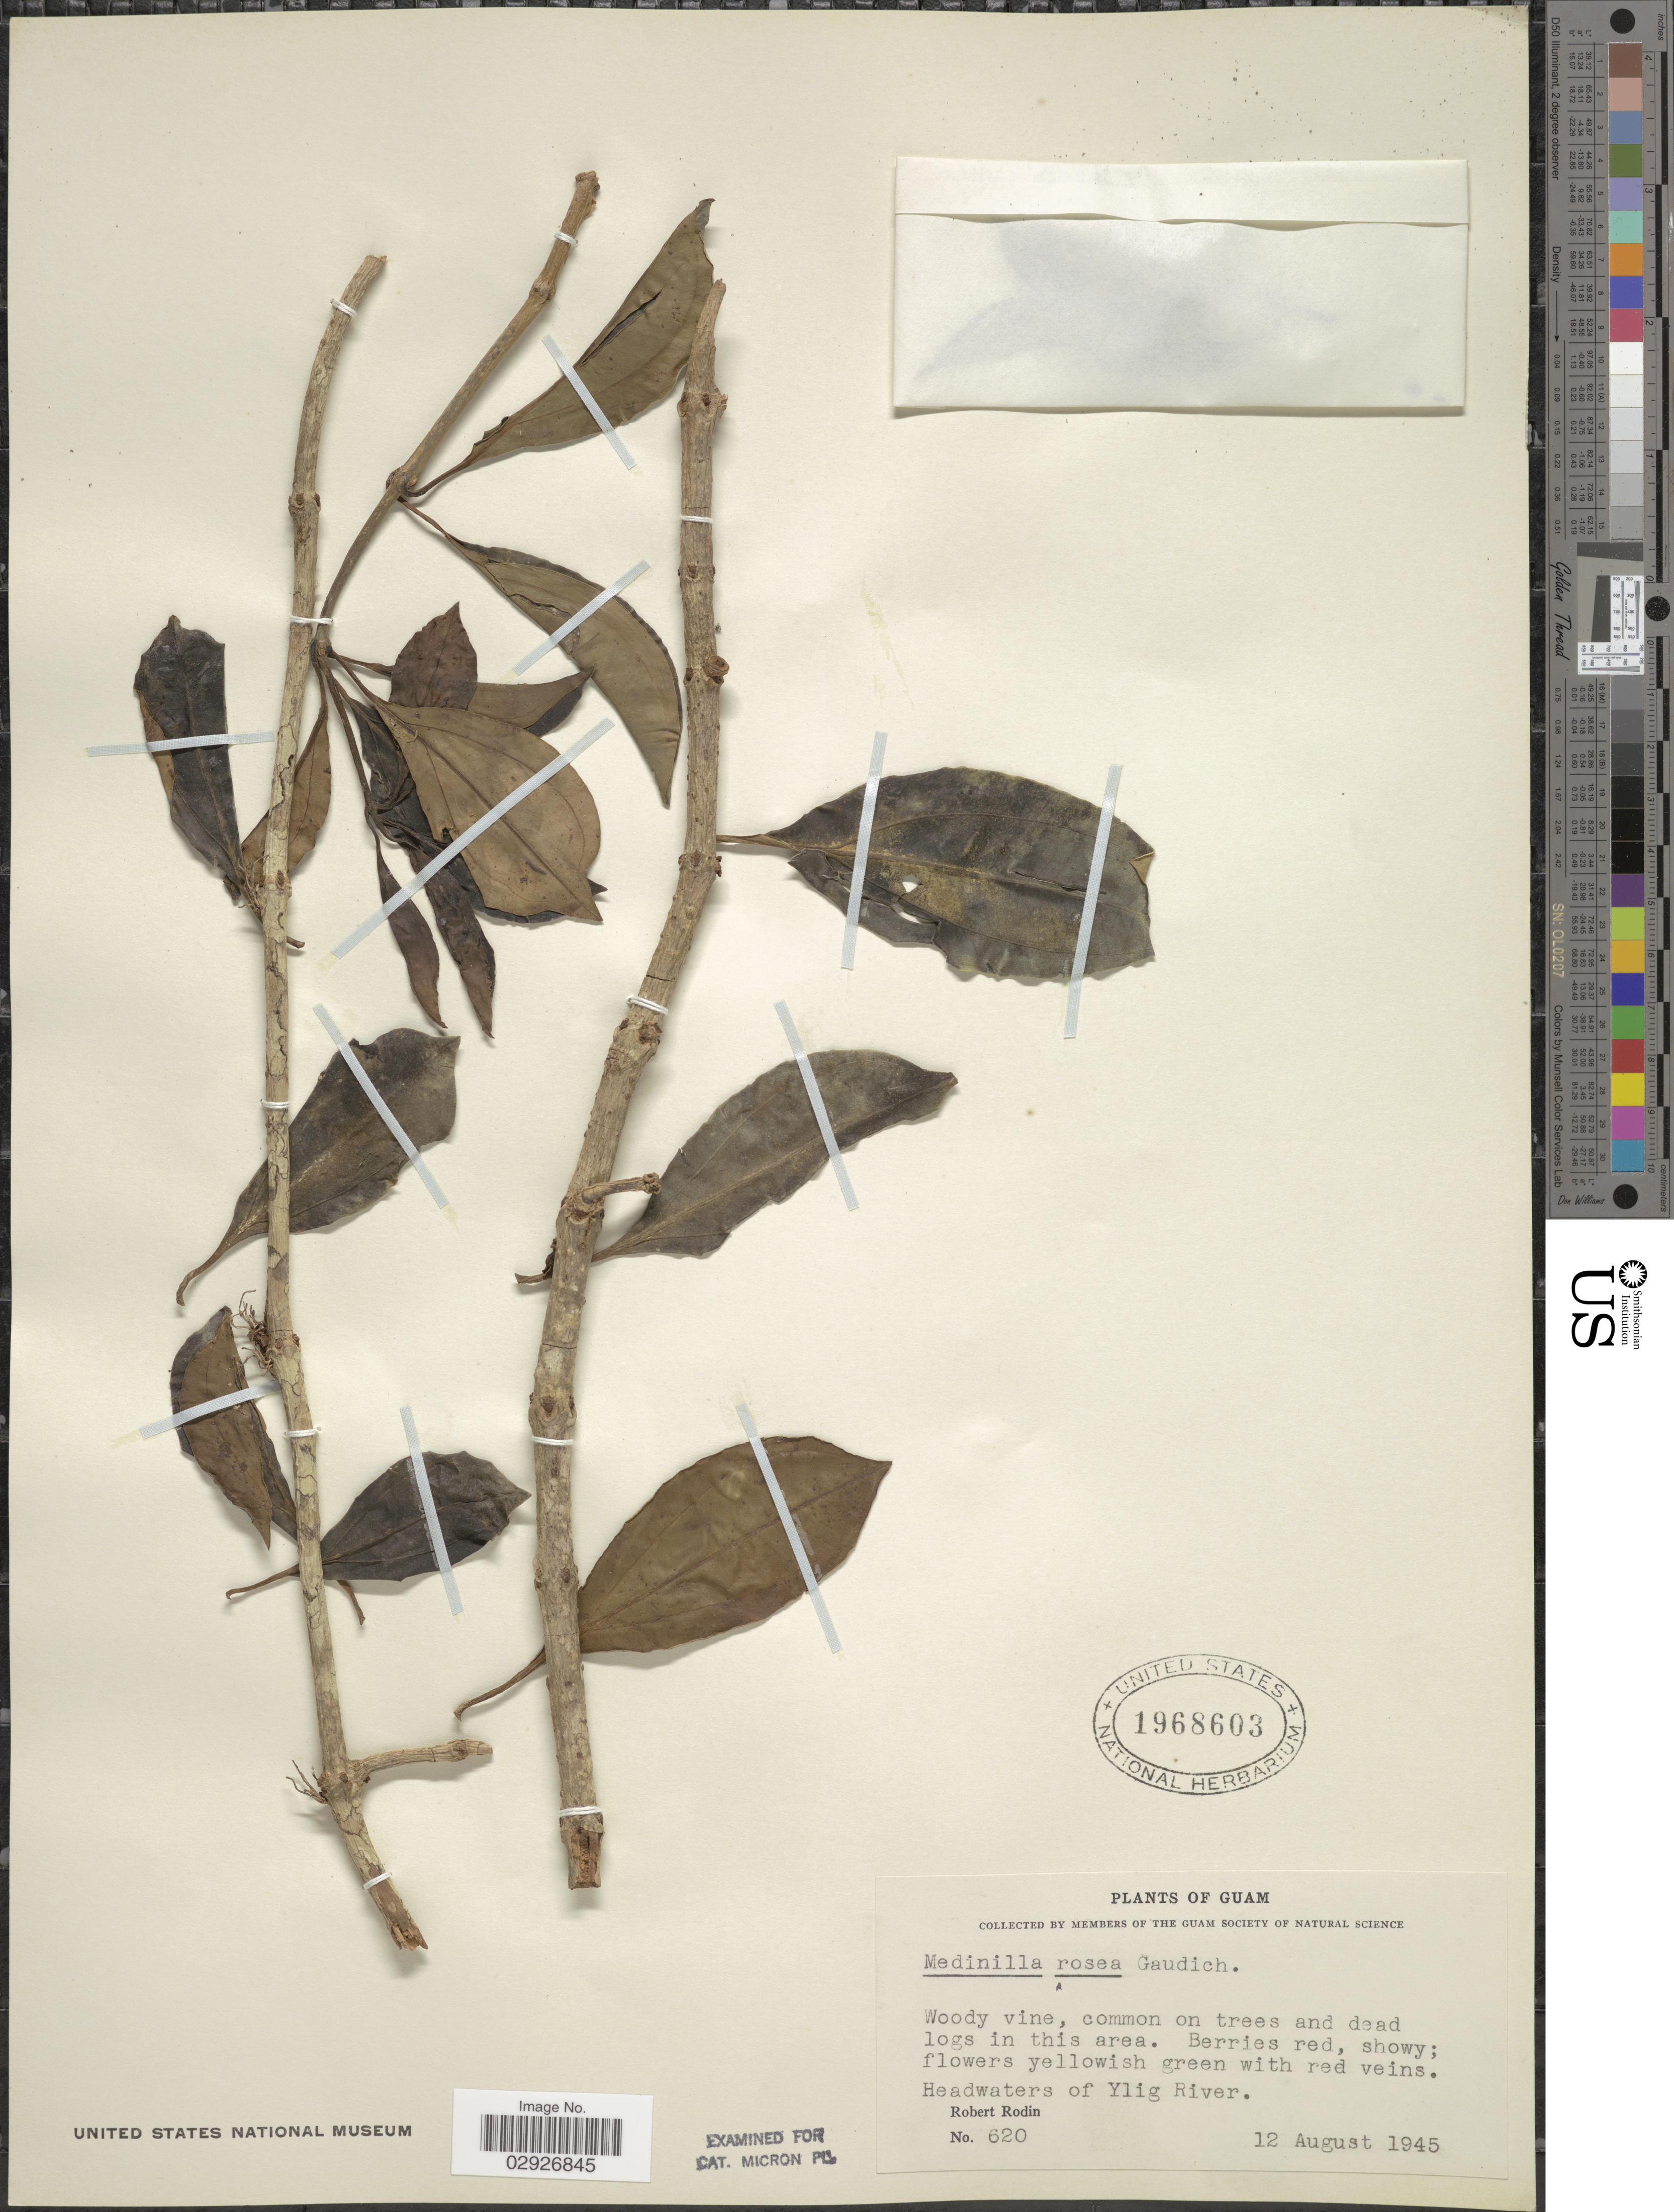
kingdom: Plantae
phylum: Tracheophyta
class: Magnoliopsida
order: Myrtales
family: Melastomataceae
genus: Medinilla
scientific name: Medinilla medinilliana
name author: (Gaudich.) Fosberg & Sachet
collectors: R. Rodin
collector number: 620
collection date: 1945-08-12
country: Guam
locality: Headwaters of Ylig River.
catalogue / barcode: US 1968603